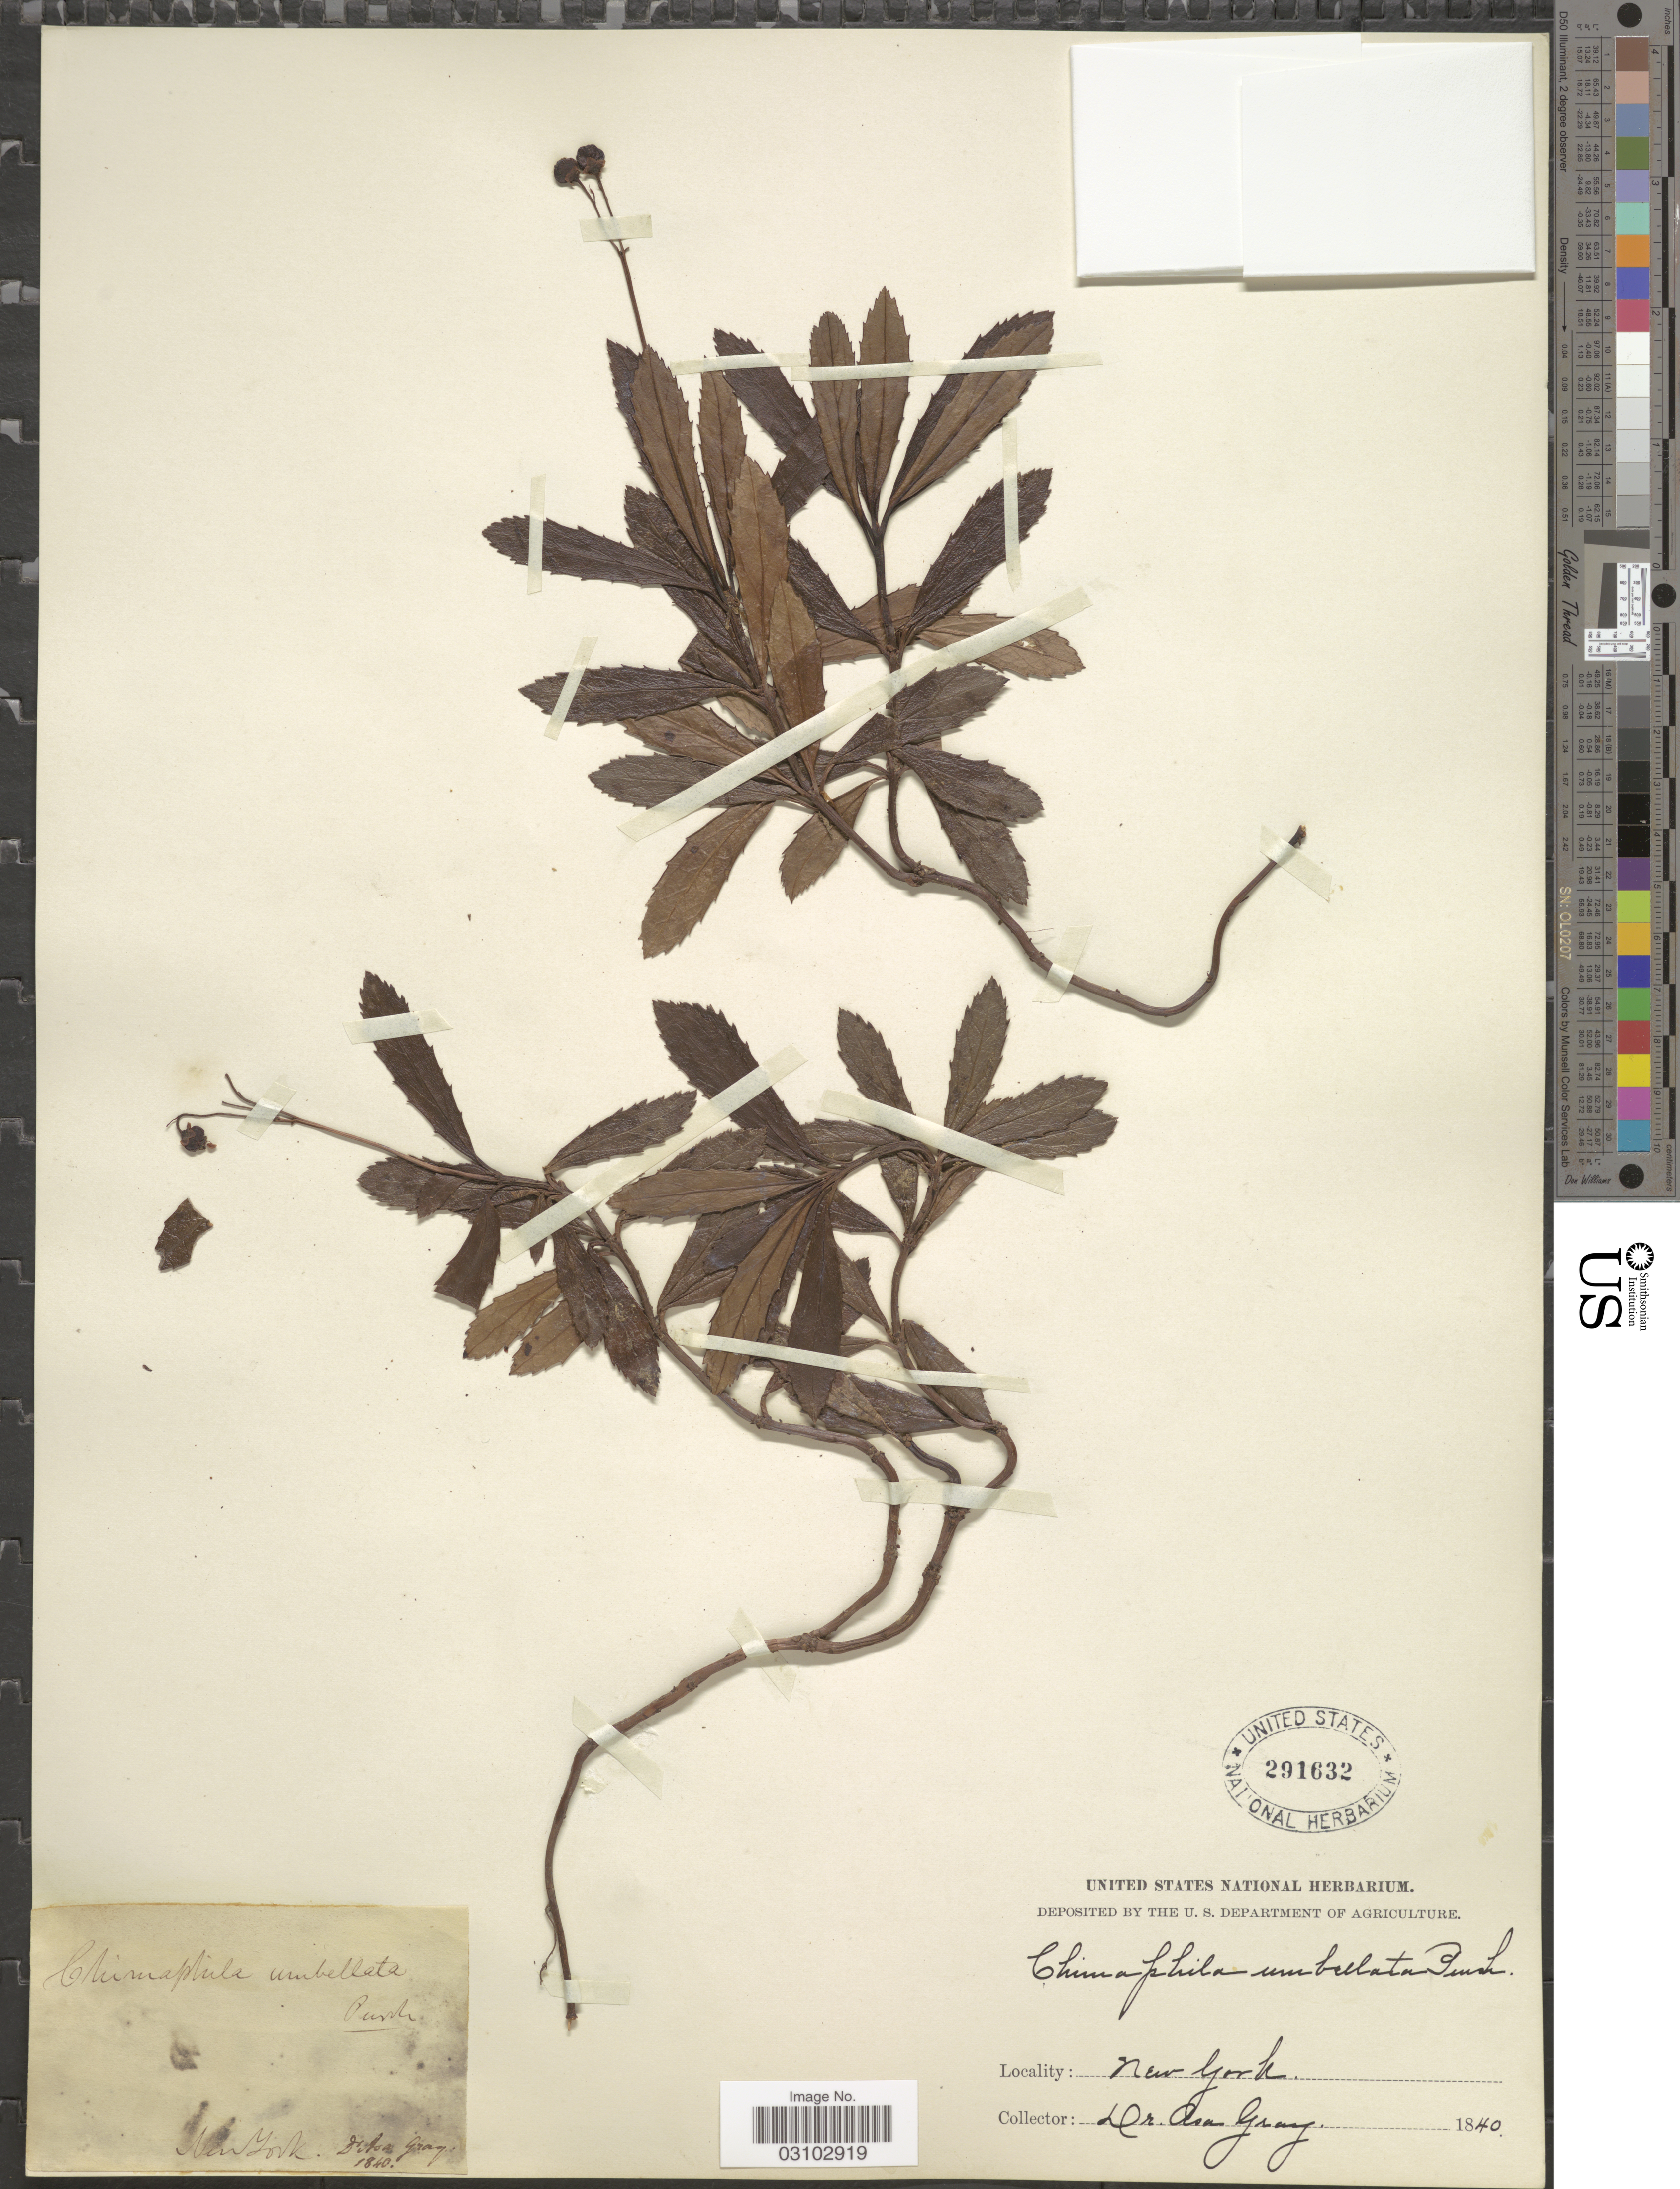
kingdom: Plantae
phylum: Tracheophyta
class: Magnoliopsida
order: Ericales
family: Ericaceae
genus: Chimaphila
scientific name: Chimaphila umbellata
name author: (L.) W.P.C. Barton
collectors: A. Gray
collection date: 1840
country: United States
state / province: New York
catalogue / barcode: US 291632